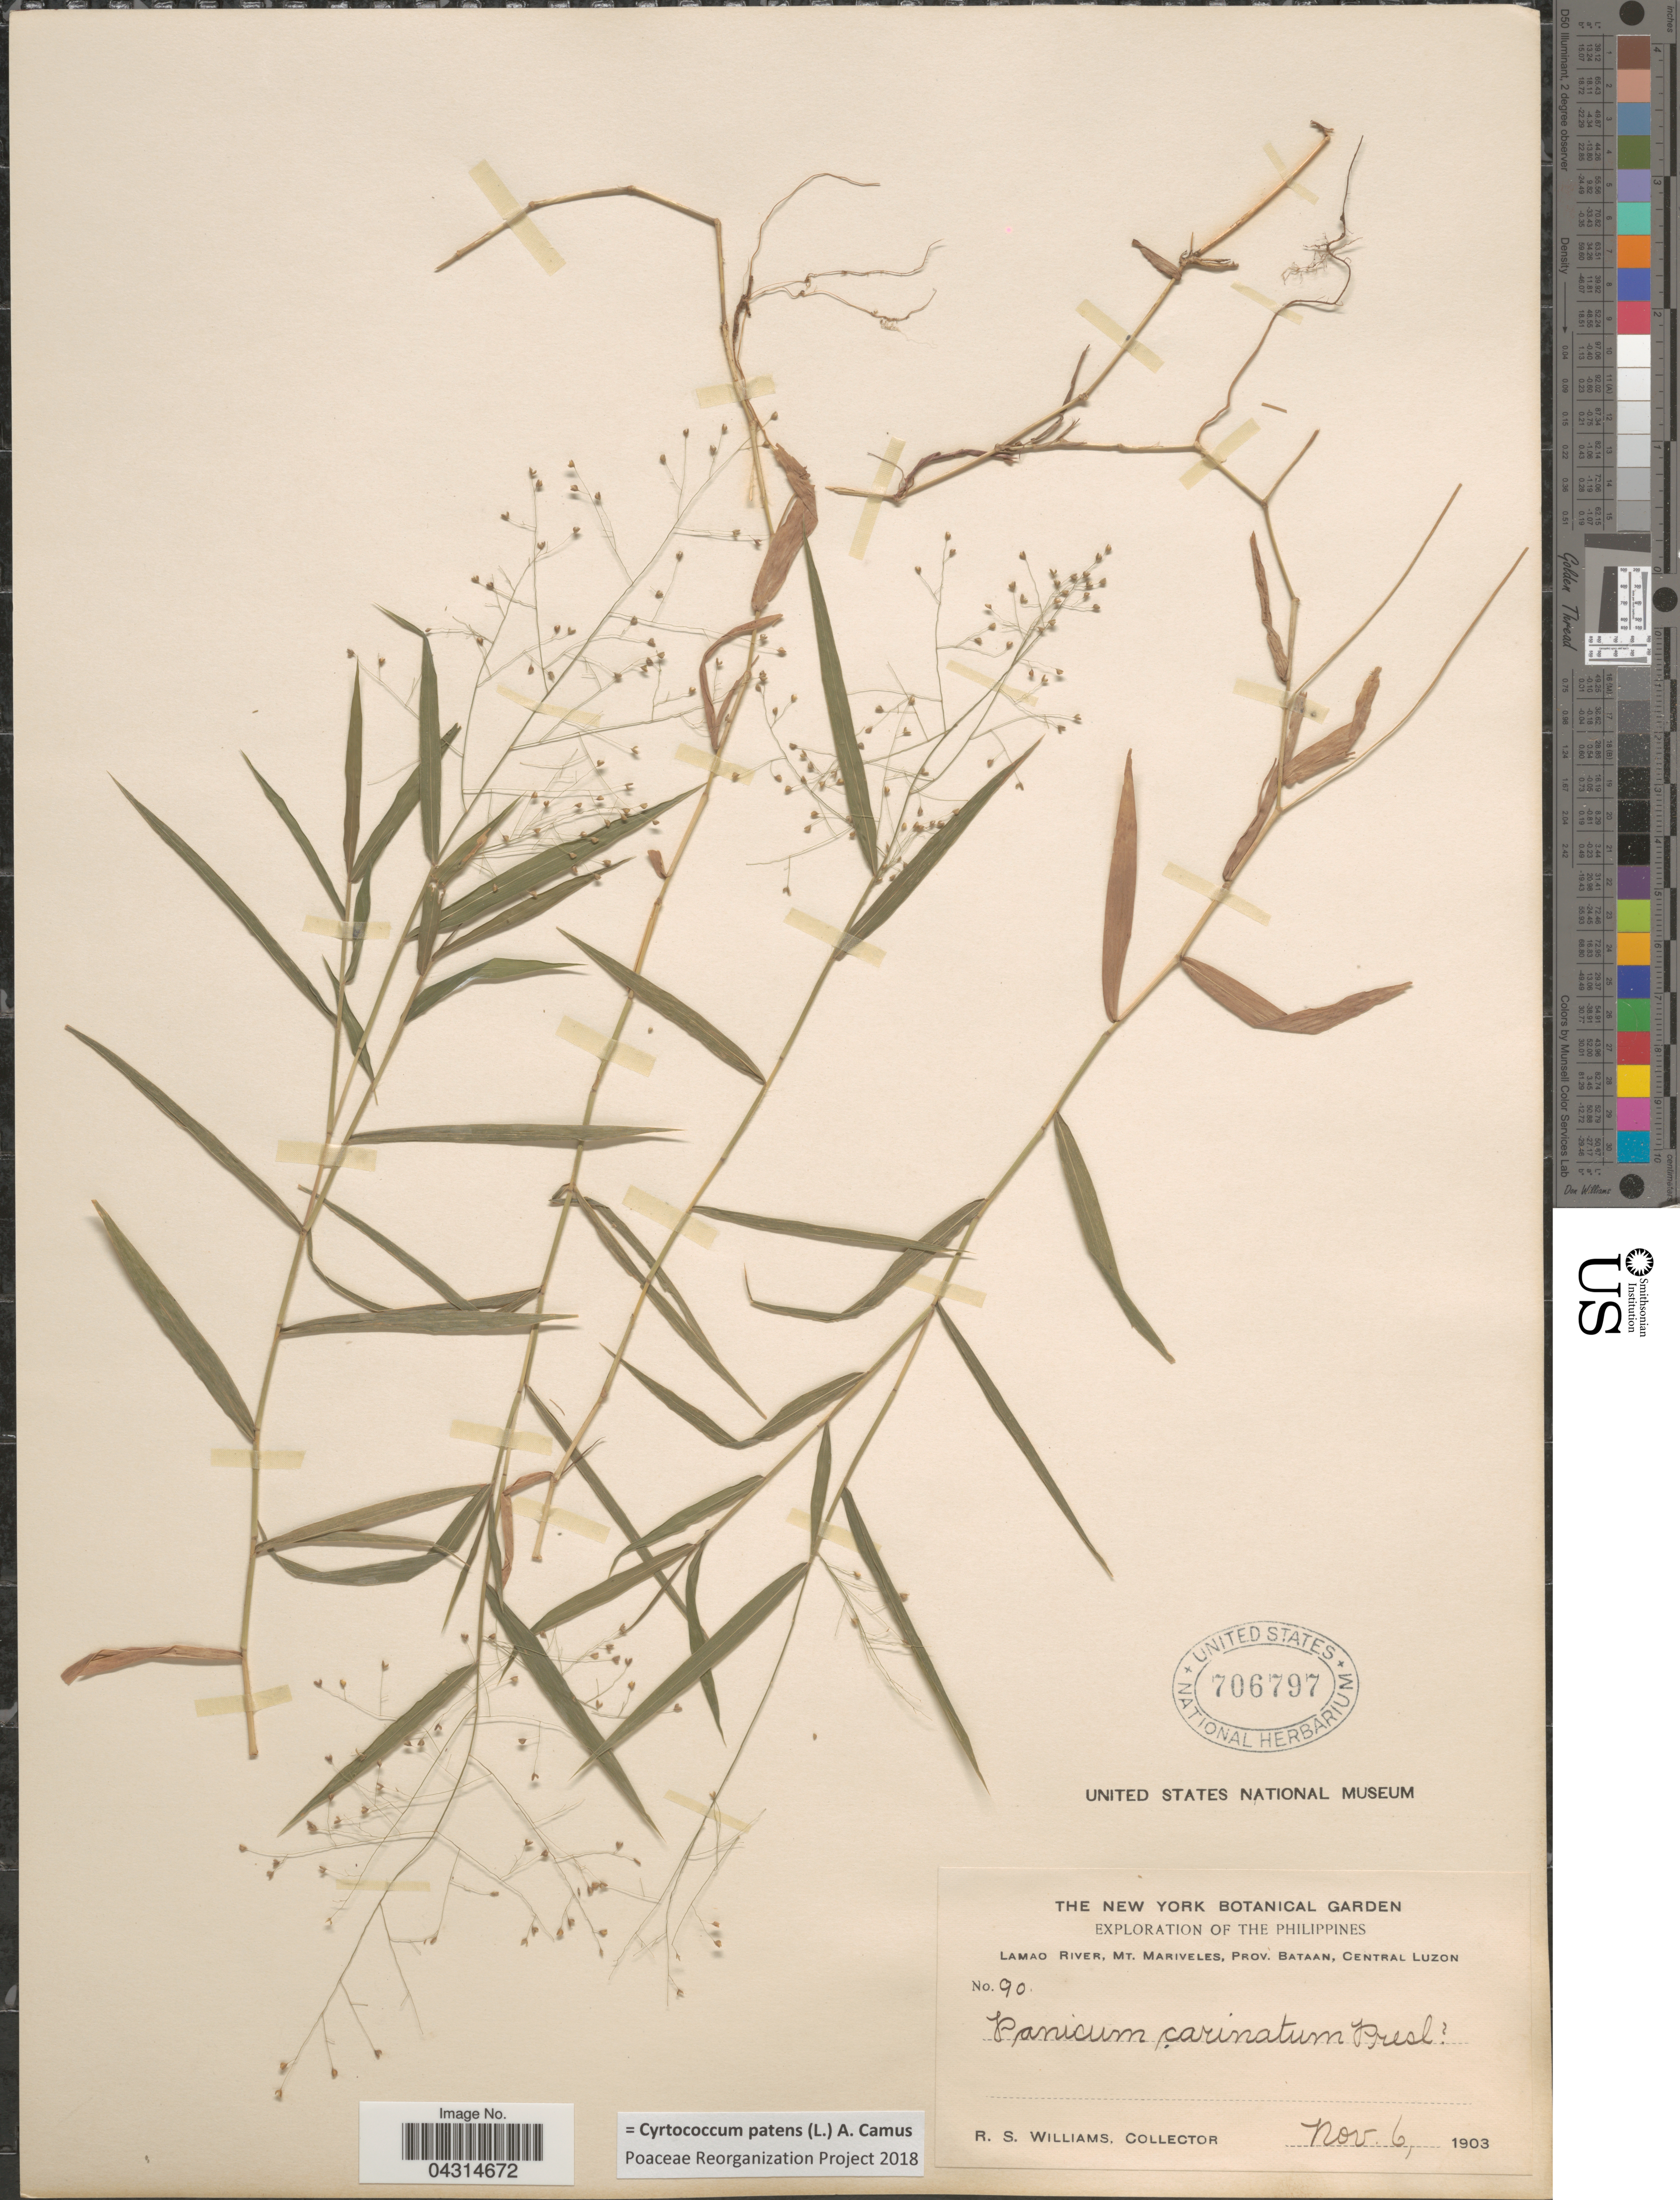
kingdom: Plantae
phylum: Tracheophyta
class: Liliopsida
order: Poales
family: Poaceae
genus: Cyrtococcum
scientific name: Cyrtococcum patens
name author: (L.) A. Camus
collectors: R. S. Williams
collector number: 90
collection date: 1903-11-06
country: Philippines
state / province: Central Luzon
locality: Exploration of the Philippines. Lamao River, Mt. Mariveles, Prov. Bataan, Central Luzon.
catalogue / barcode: US 706797